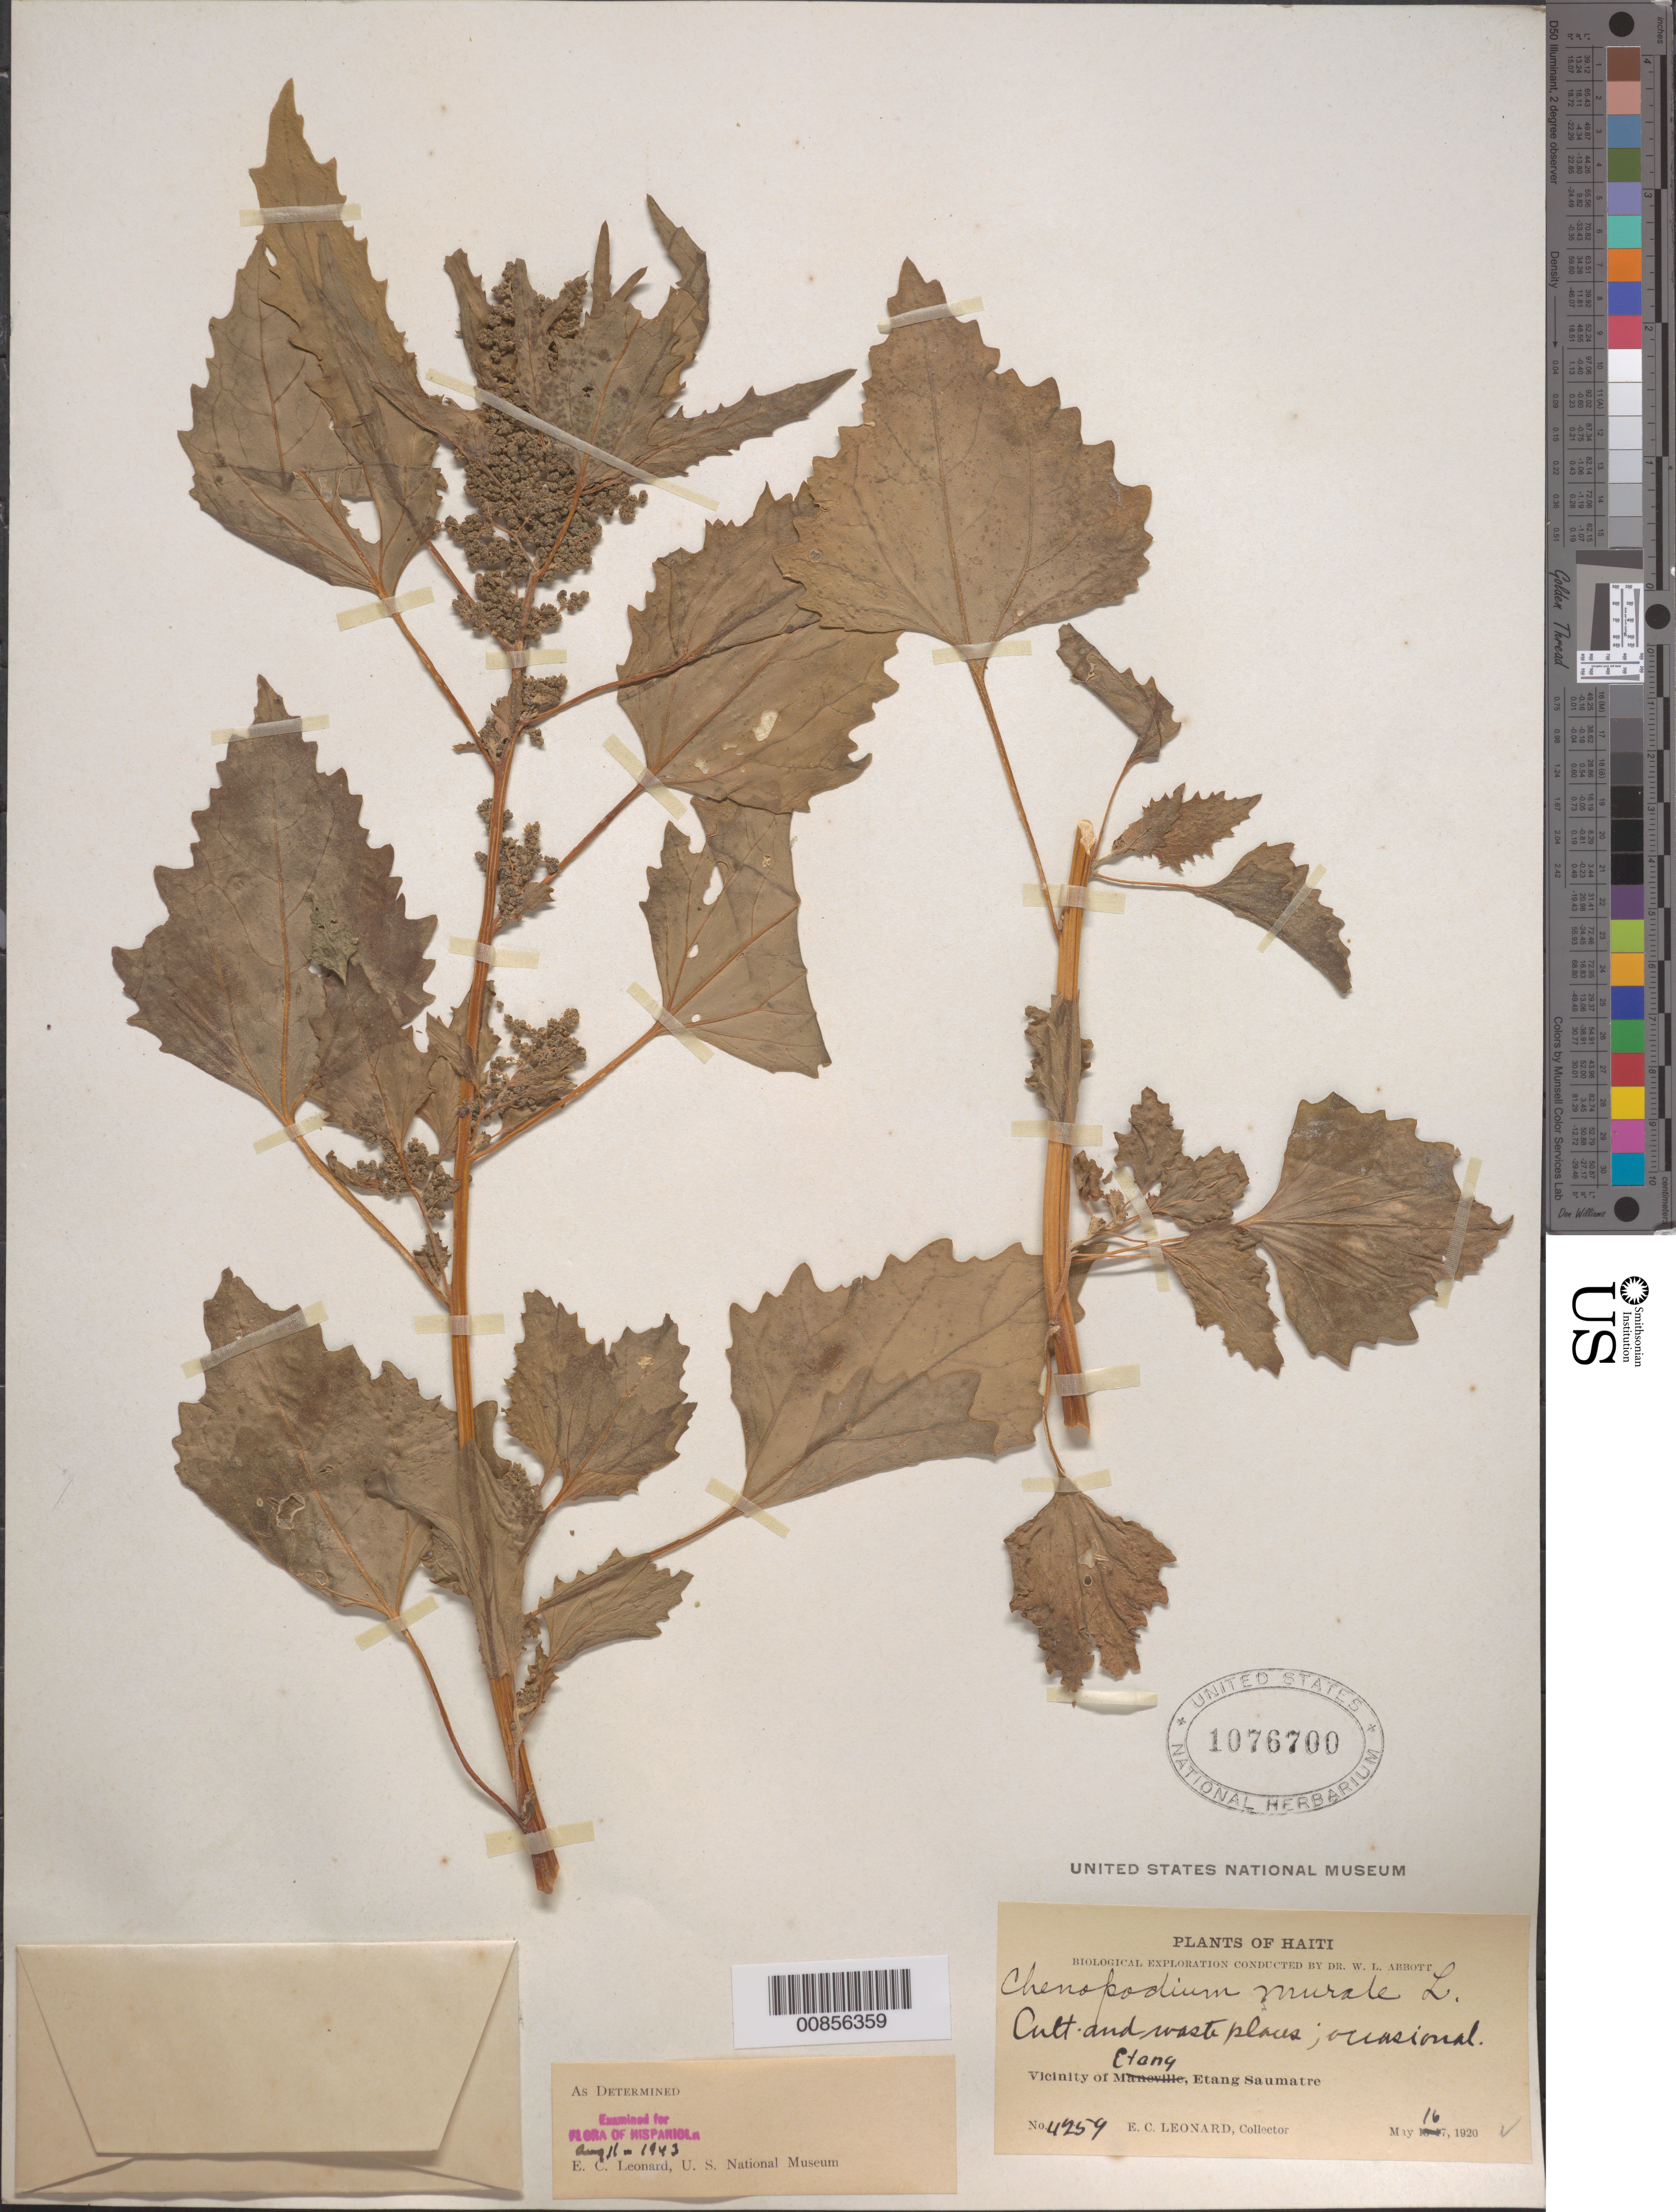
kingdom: Plantae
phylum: Tracheophyta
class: Magnoliopsida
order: Caryophyllales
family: Amaranthaceae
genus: Chenopodium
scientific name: Chenopodium murale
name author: L.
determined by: Leonard, Emery C., (US)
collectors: E. C. Leonard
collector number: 4259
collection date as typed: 16 May 1920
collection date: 1920-05-16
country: Haiti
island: Hispaniola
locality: Vicinity of Etang, Etang Saumatre.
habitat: Cultivated and waste places.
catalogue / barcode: US 1076700